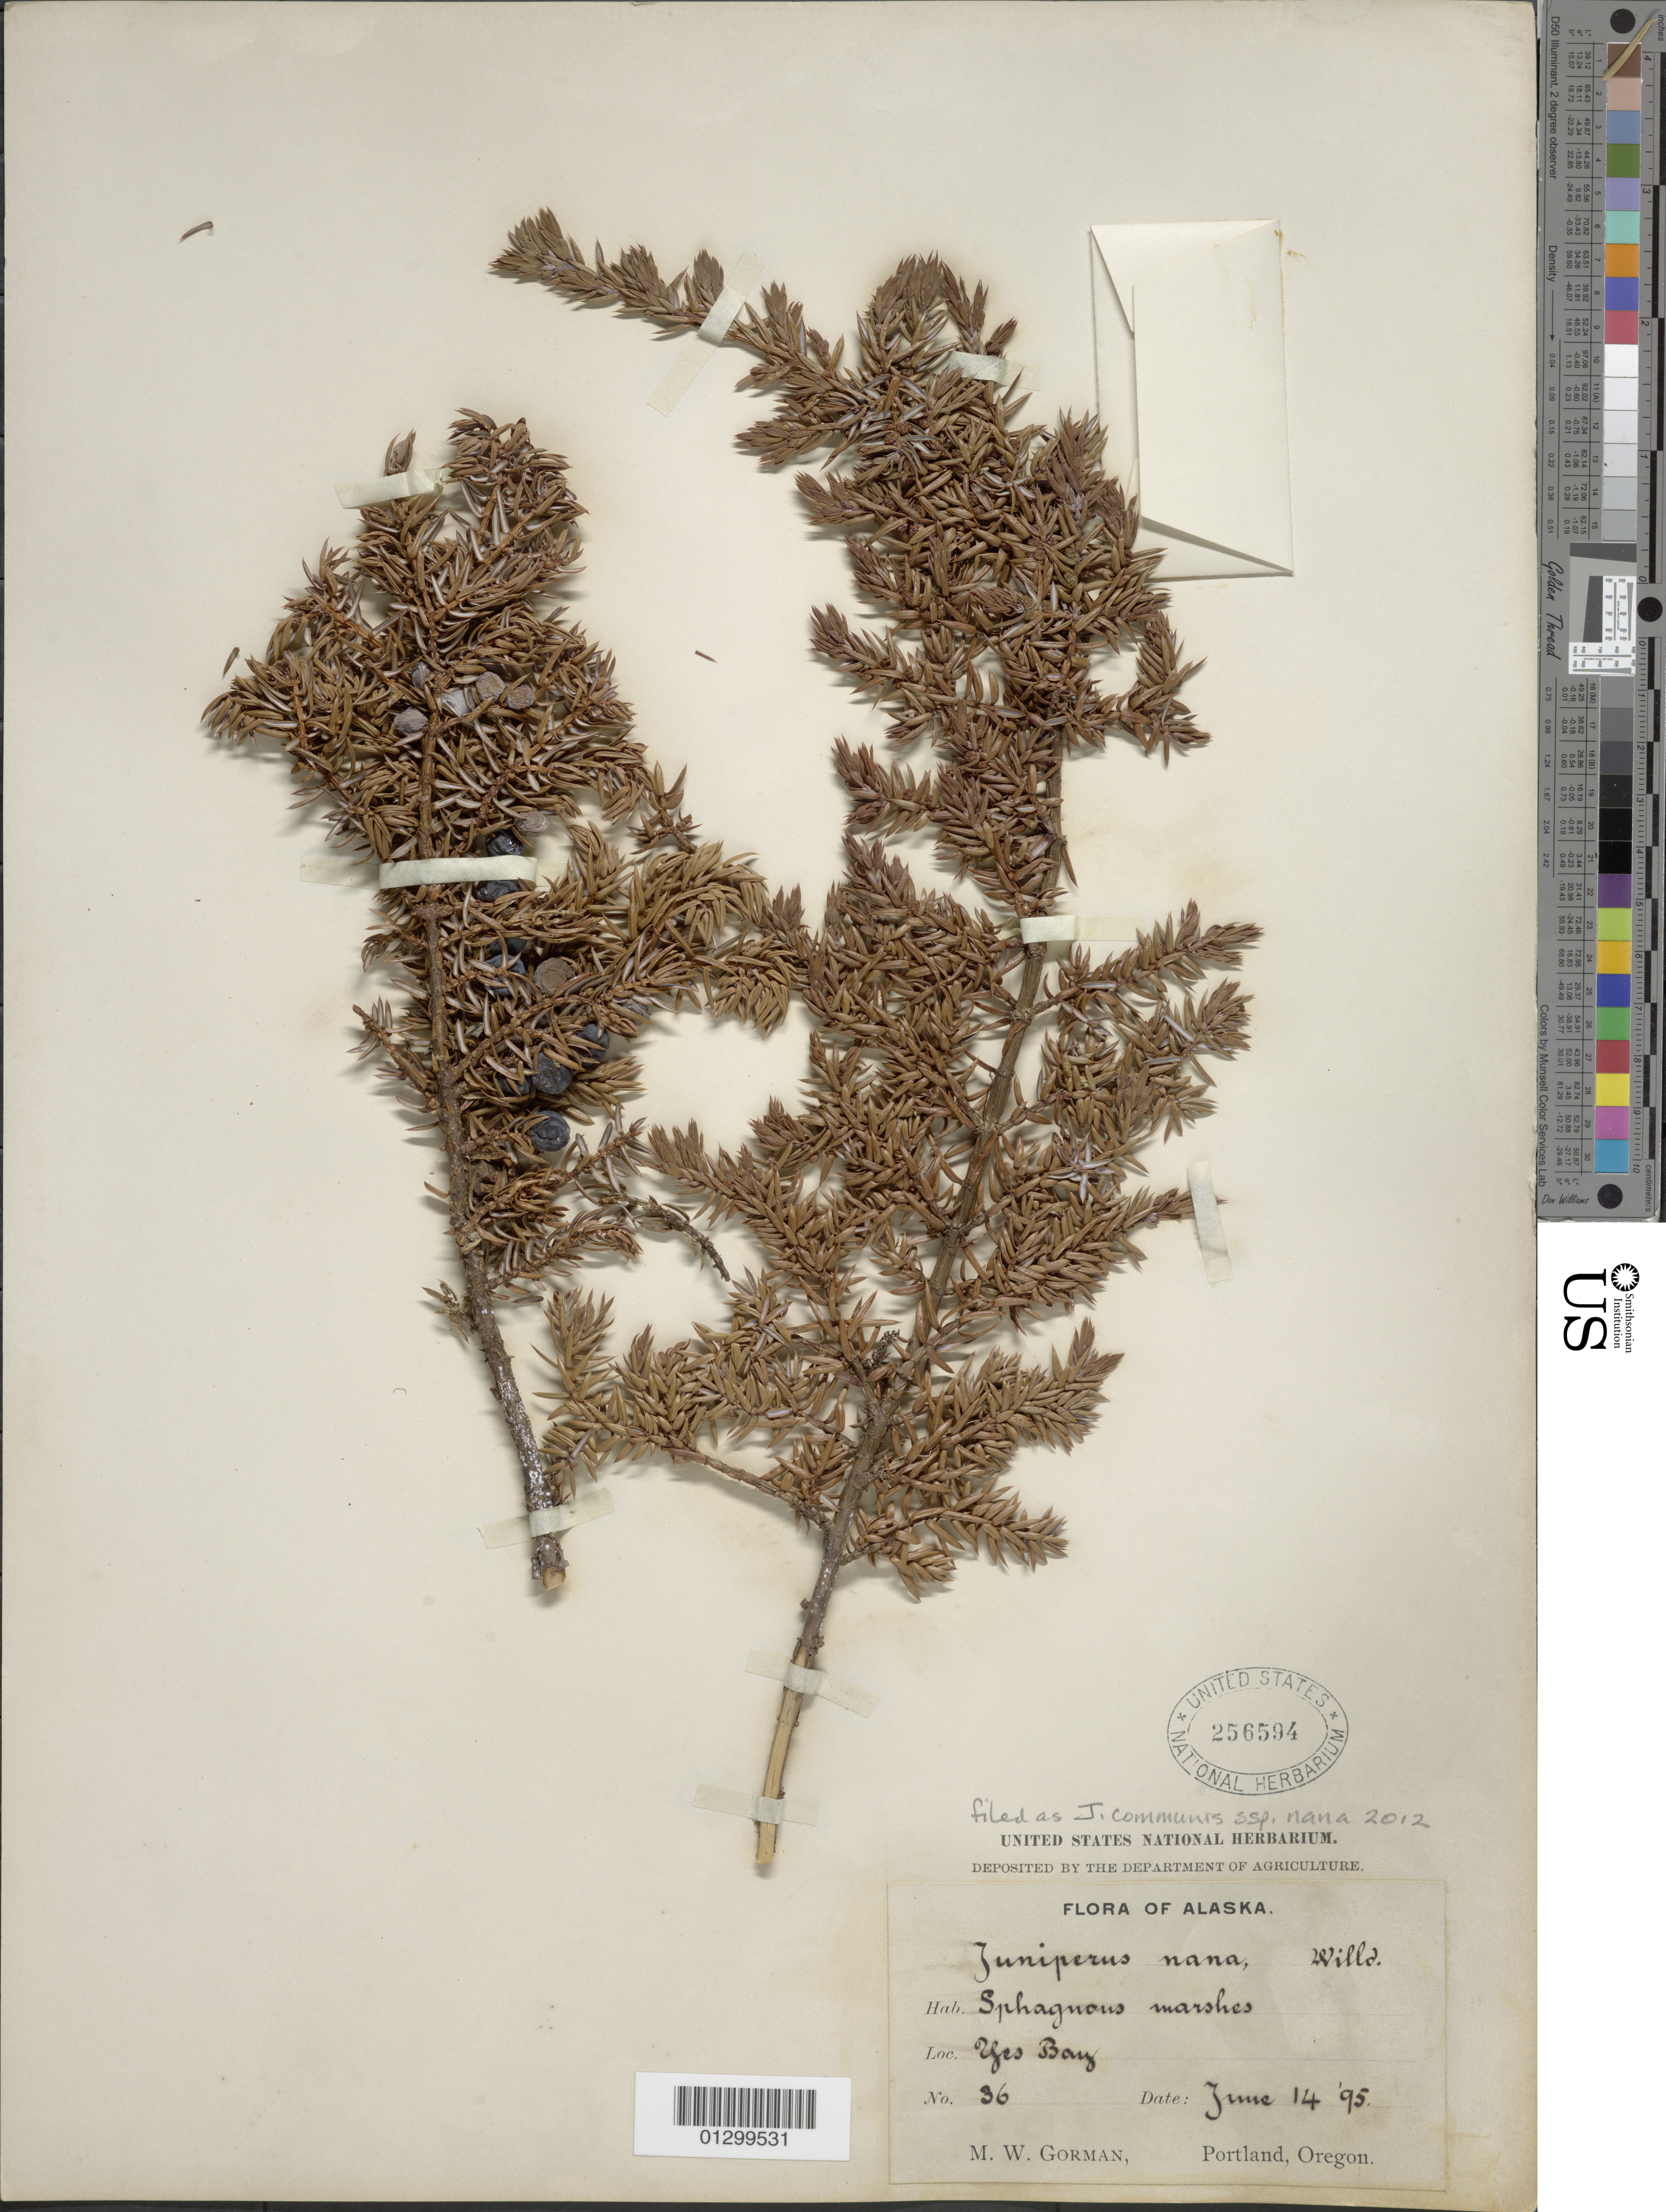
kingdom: Plantae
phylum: Tracheophyta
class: Pinopsida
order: Pinales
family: Cupressaceae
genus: Juniperus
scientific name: Juniperus communis subsp. nana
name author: (Willd.) Syme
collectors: M. W. Gorman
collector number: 36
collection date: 1895-06-14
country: United States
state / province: Alaska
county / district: Ketchikan Gateway Borough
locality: Yes Bay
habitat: Sphagnum marshes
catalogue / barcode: US 256594